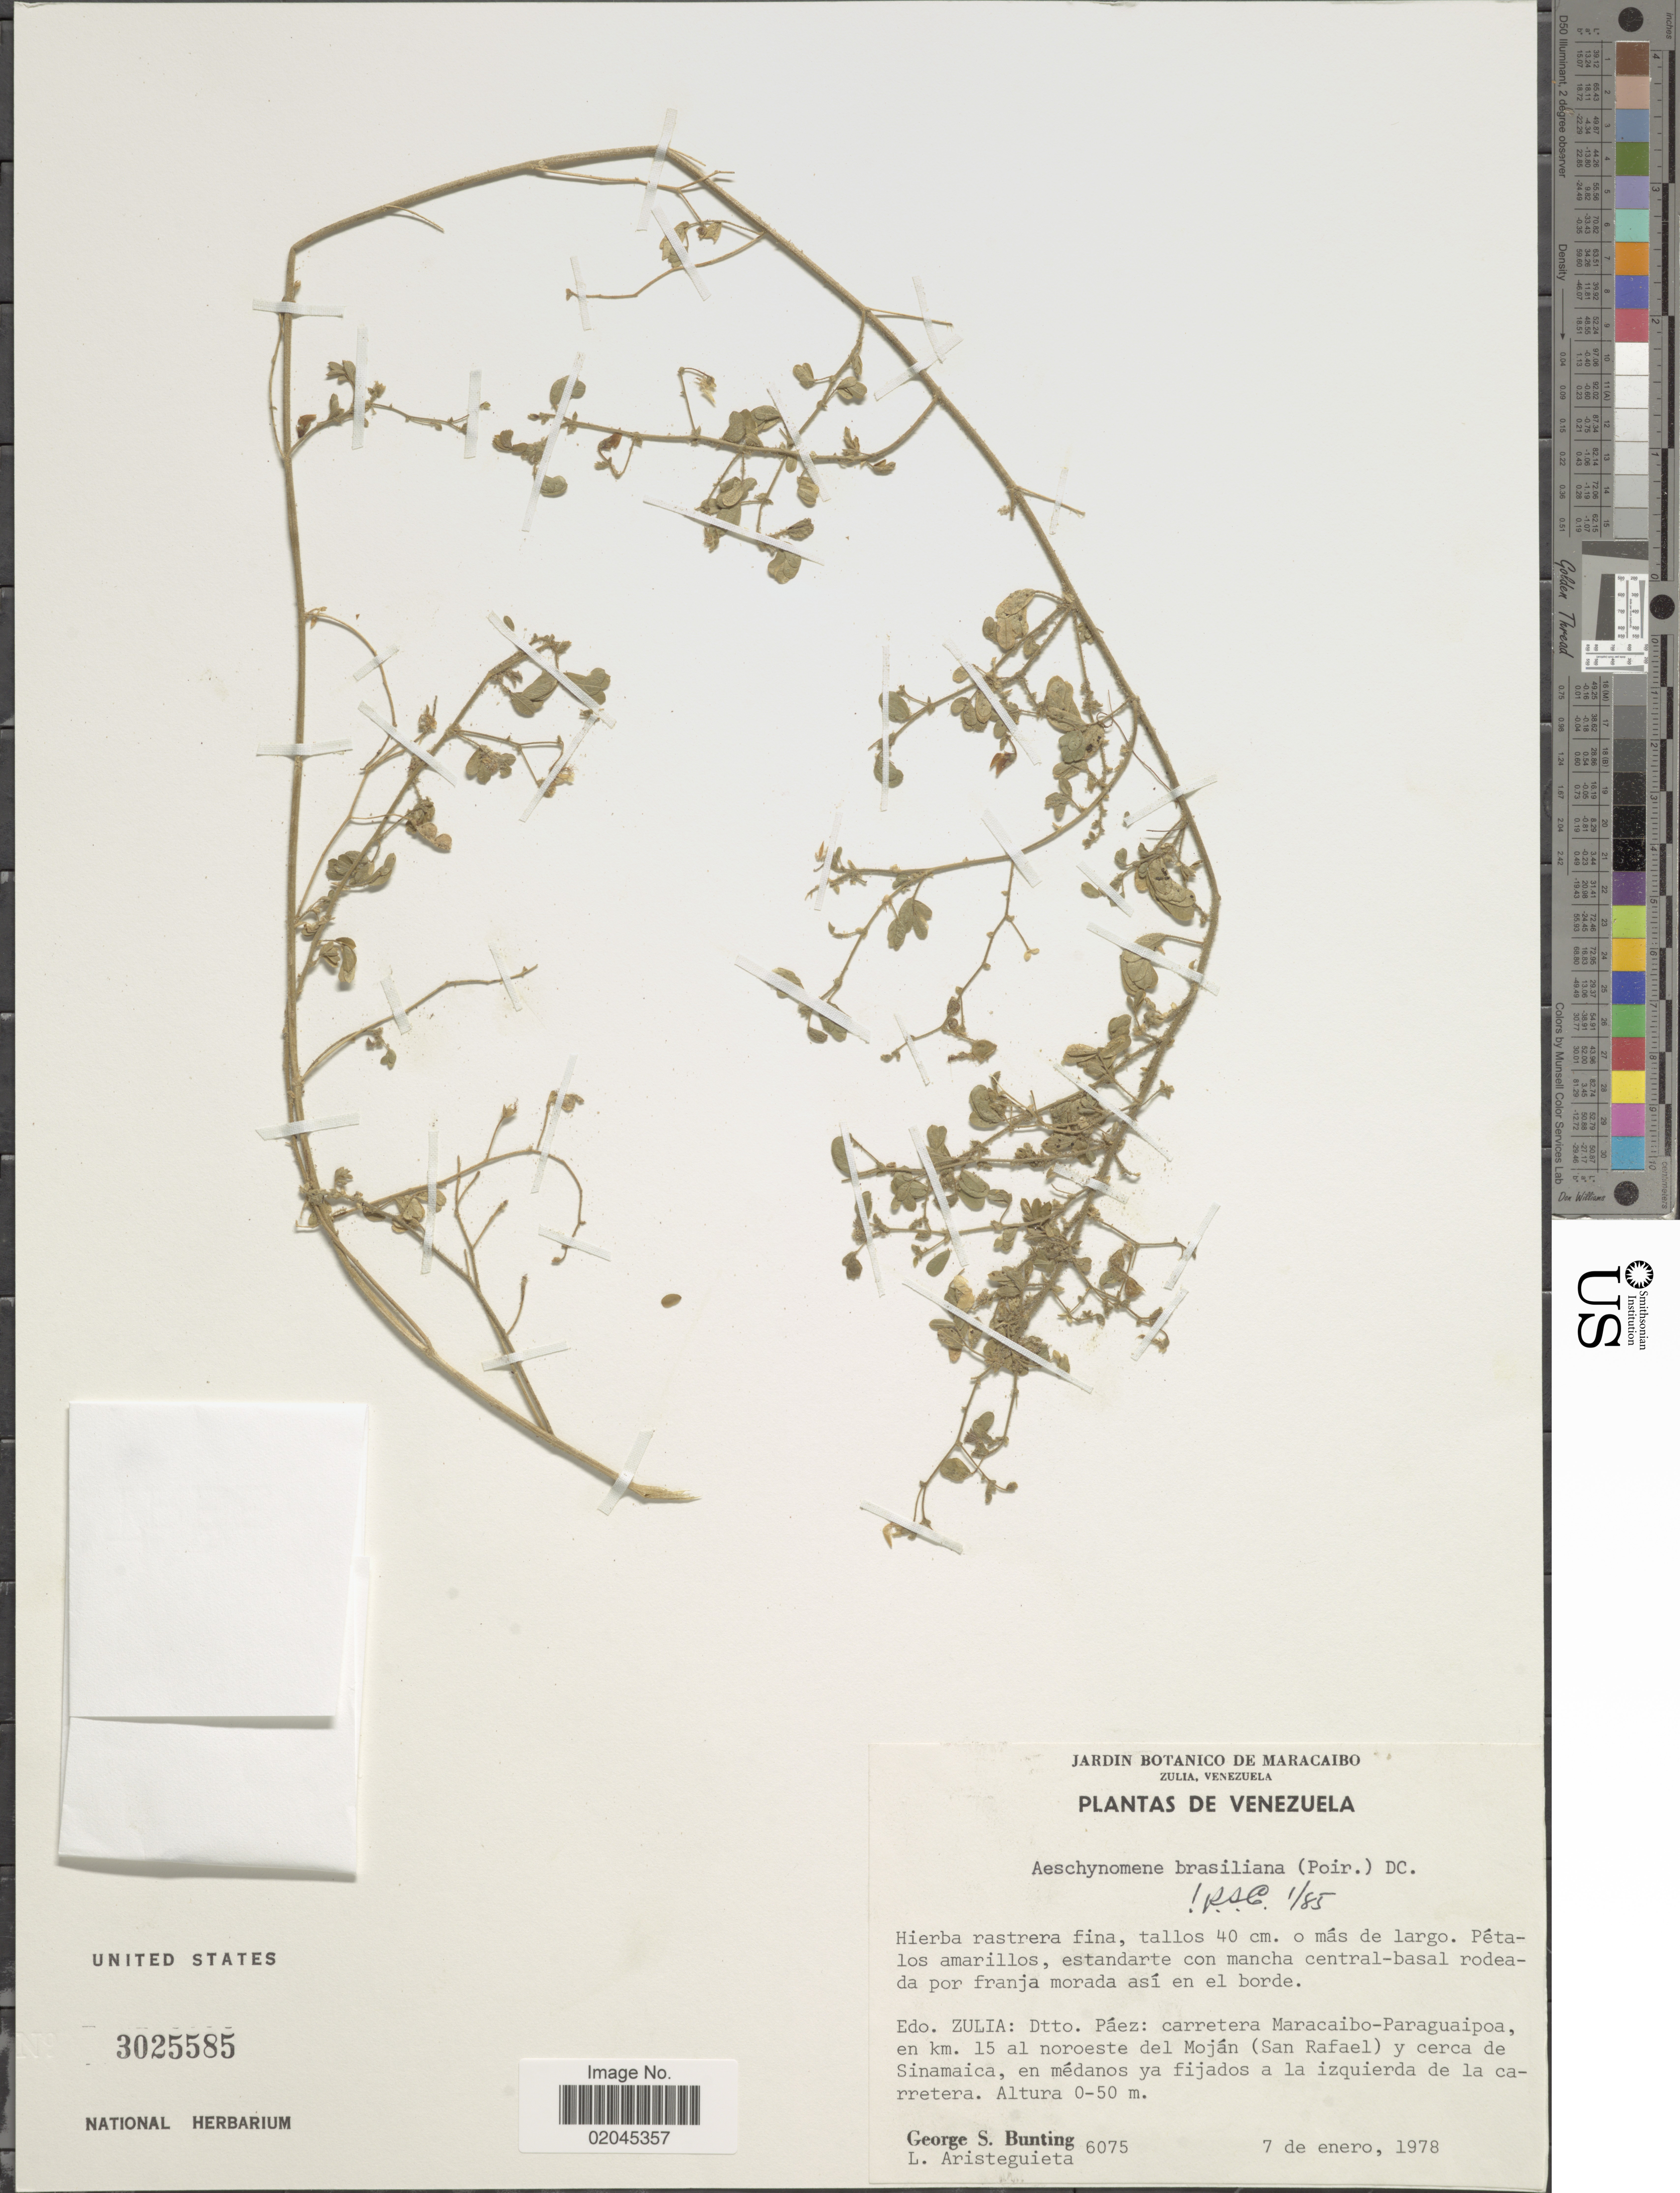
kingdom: Plantae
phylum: Tracheophyta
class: Magnoliopsida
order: Fabales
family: Fabaceae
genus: Aeschynomene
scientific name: Aeschynomene brasiliana var. brasiliana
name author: (Poir.) DC.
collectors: G. S. Bunting & L. Aristeguieta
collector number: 6075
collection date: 1978-01-07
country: Venezuela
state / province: Zulia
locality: Edo. Zulia: Dtto. Paez: carretera Maracaibo-Paraguaipoa en km 15 al noroeste del Mojan (San Rafael) y cerca de Sinamaica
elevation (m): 0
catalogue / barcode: US 3025585